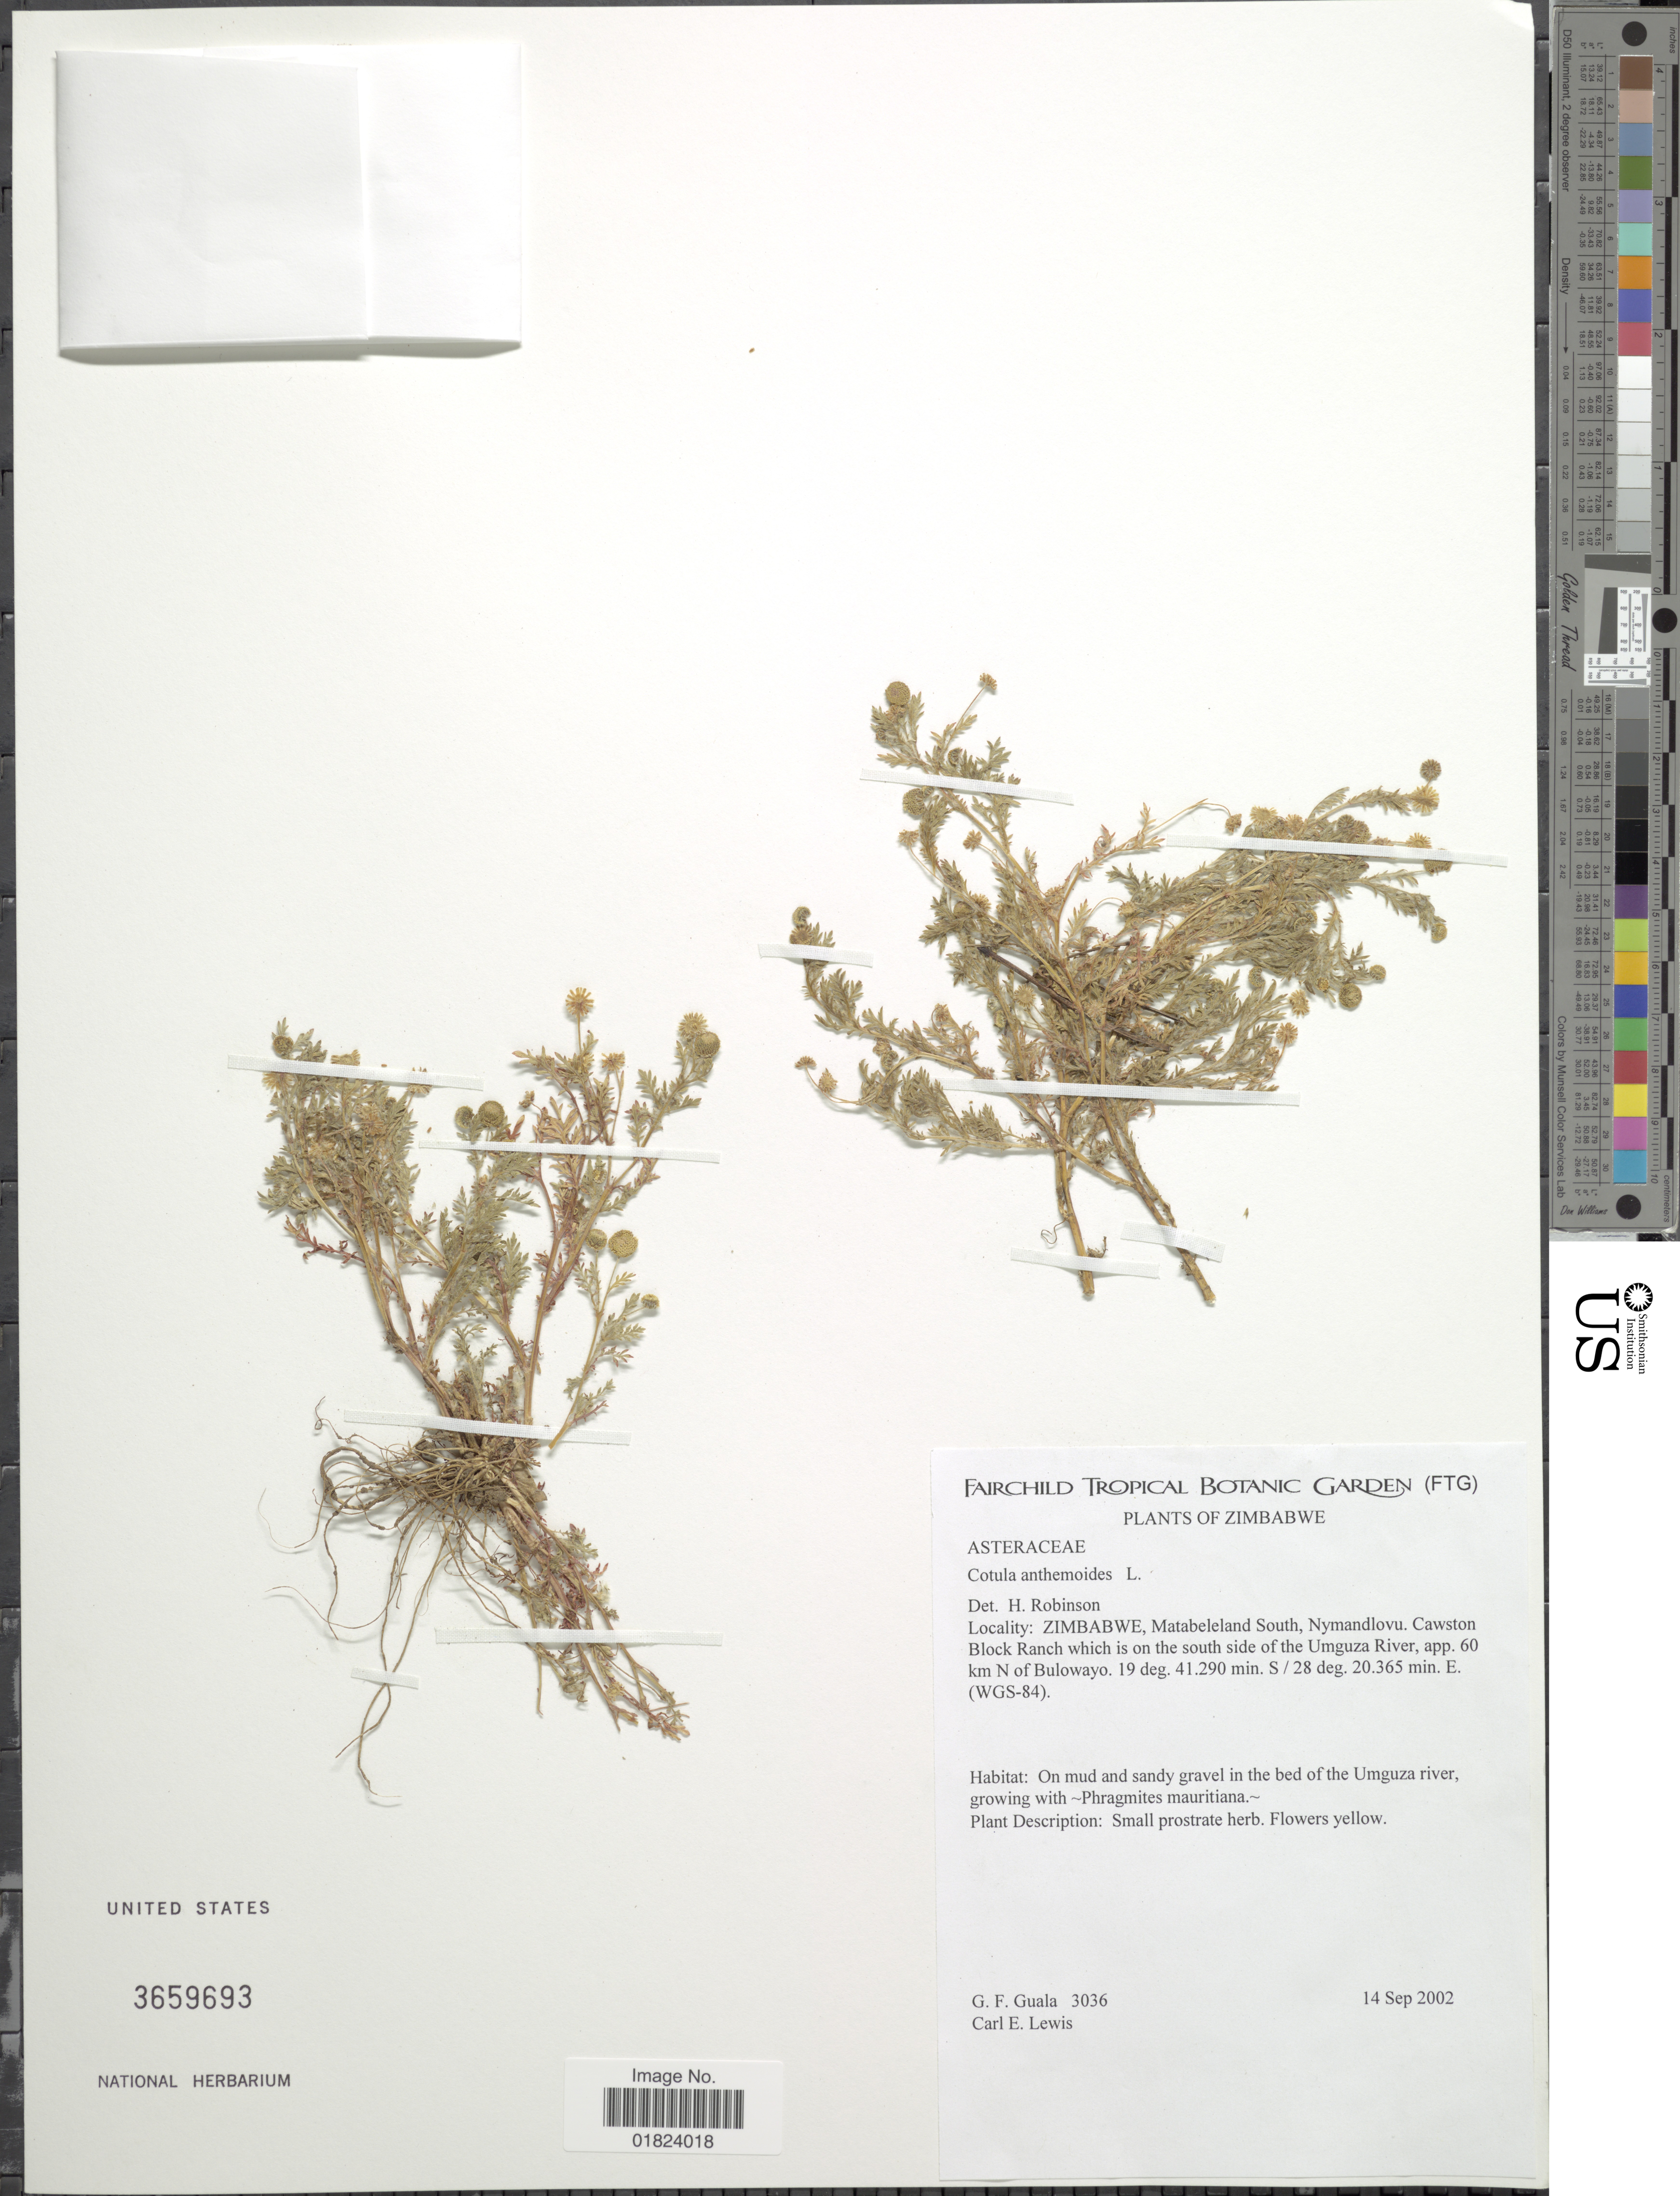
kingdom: Plantae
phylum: Tracheophyta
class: Magnoliopsida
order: Asterales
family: Asteraceae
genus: Cotula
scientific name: Cotula anthemoides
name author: L.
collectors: G. Guala & C. Lewis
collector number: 3036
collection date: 2002-09-14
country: Zimbabwe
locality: Matabeleland South, Nymandlovu, Cawston Block ranch which is on the south of the Umguza River, app. 60 km N of Bulowayo, (WGS-84).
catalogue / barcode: US 3659693